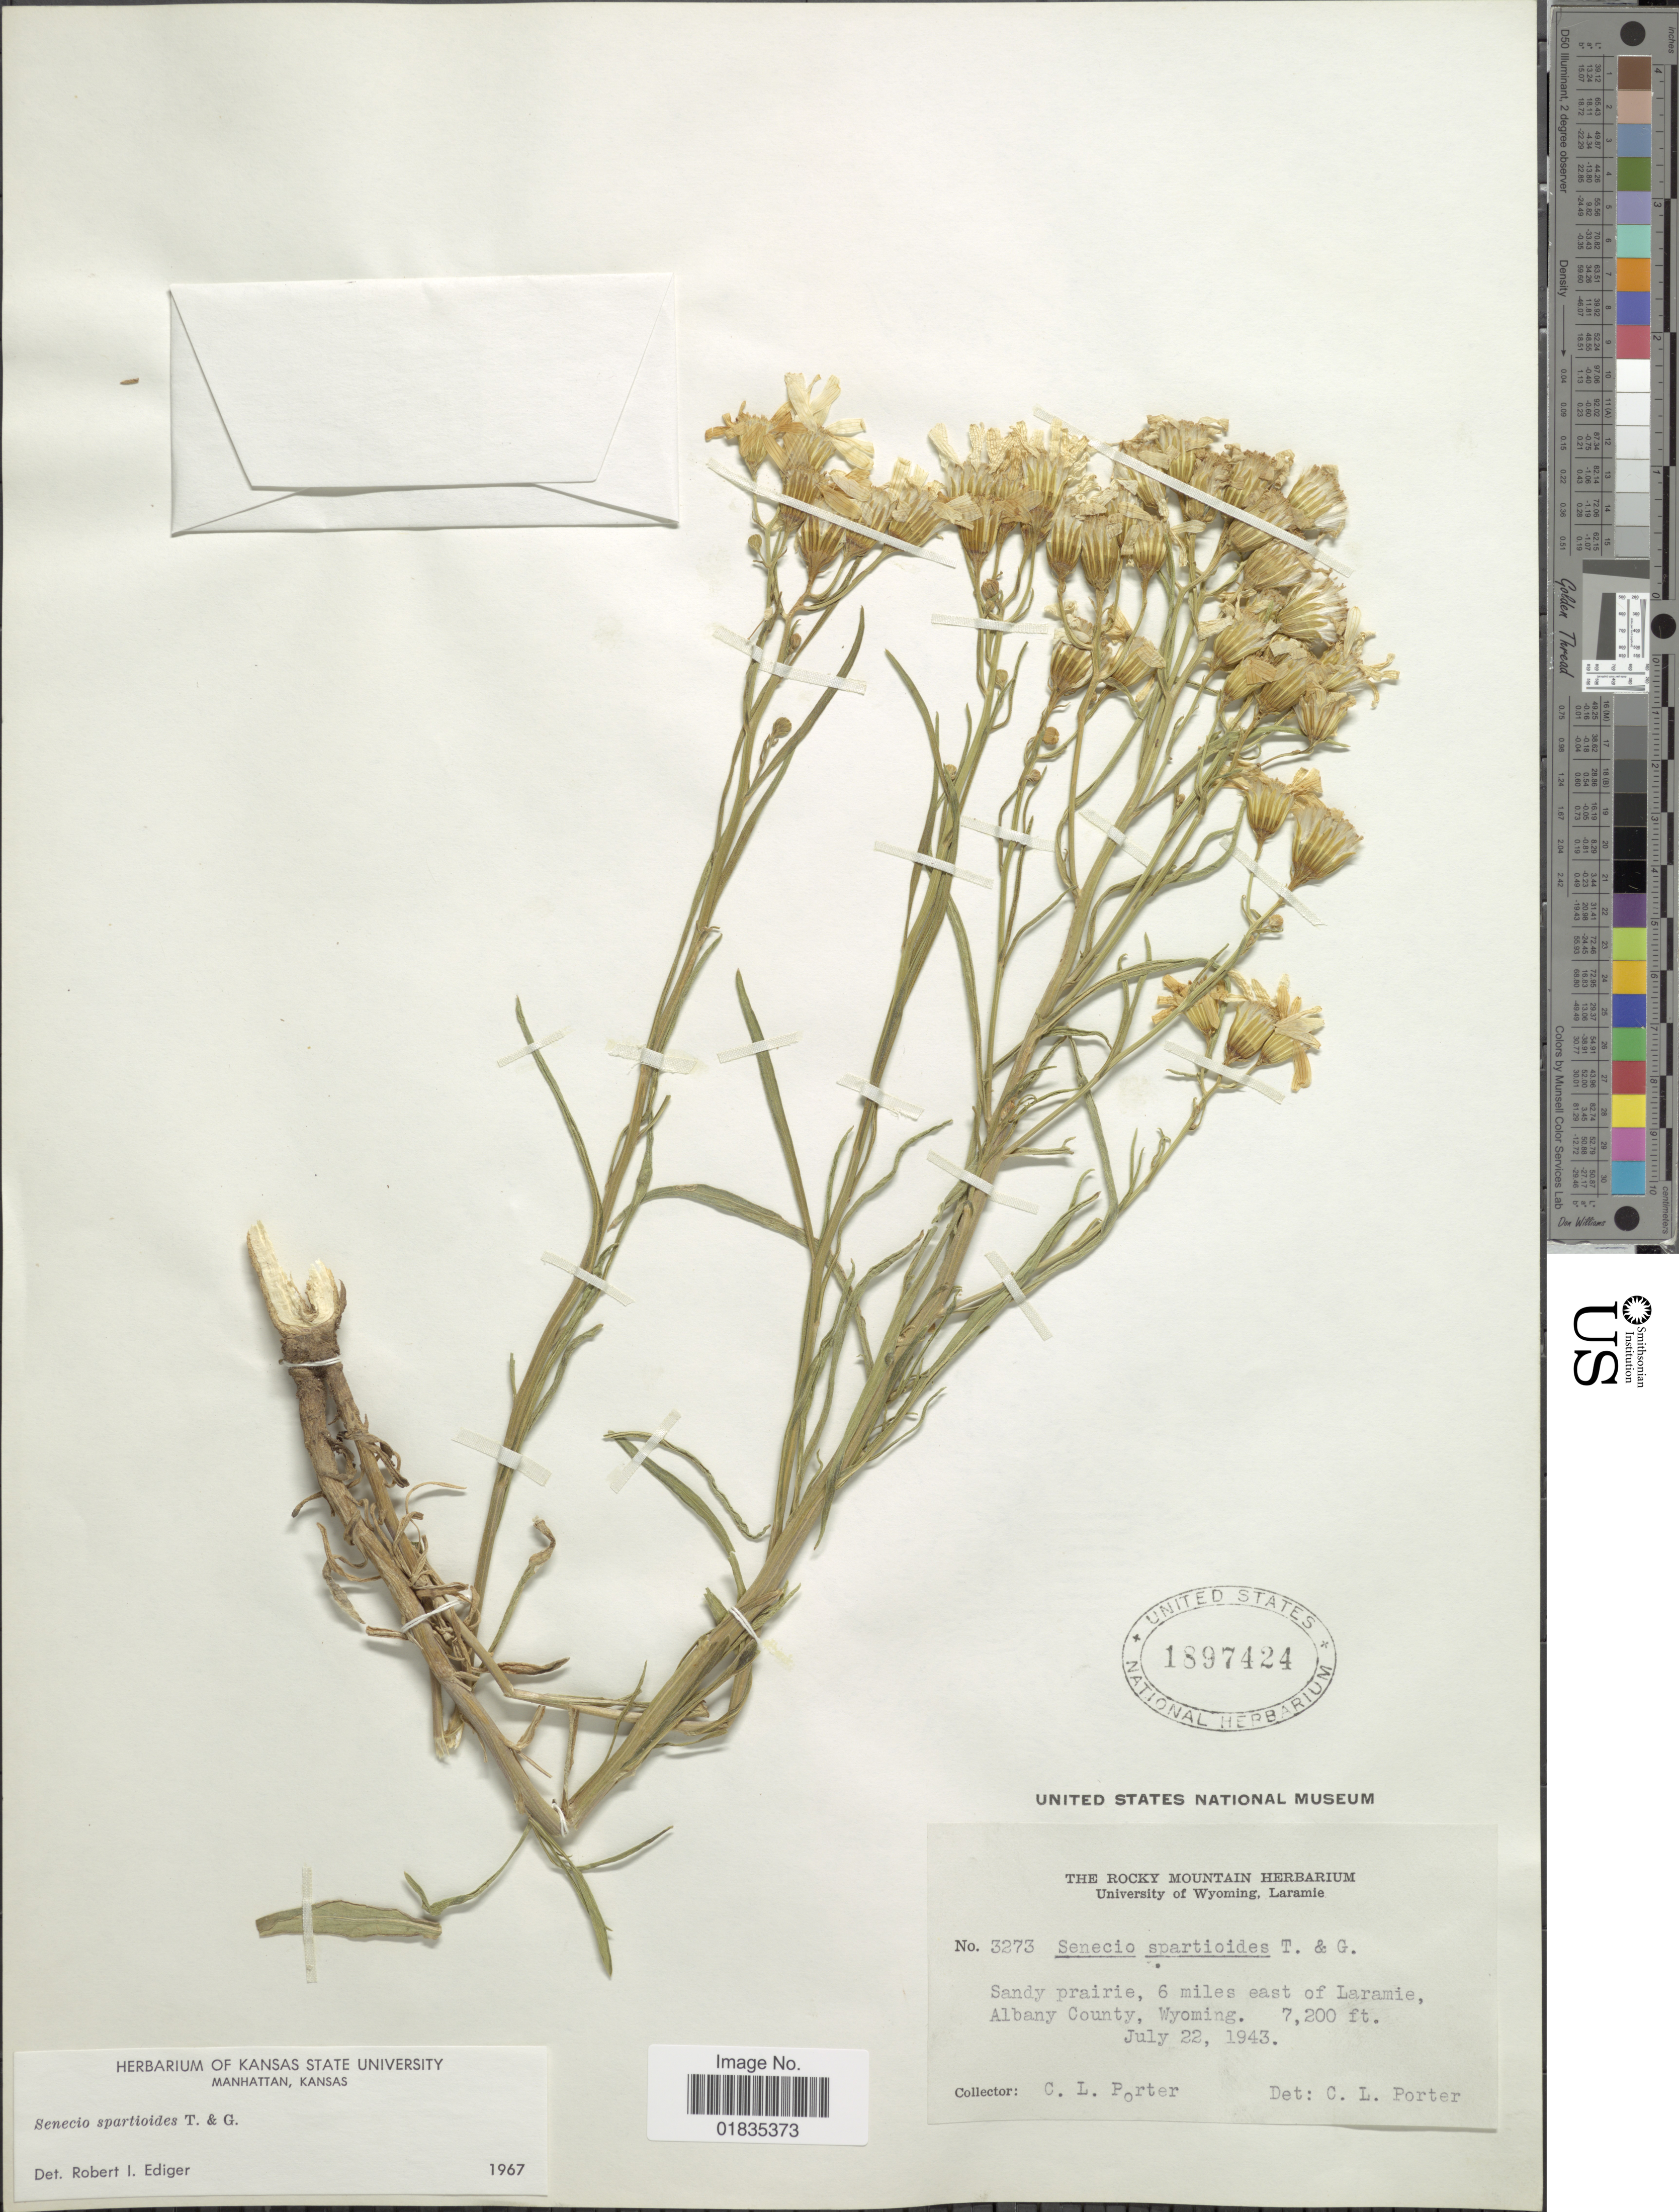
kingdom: Plantae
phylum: Tracheophyta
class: Magnoliopsida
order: Asterales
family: Asteraceae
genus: Senecio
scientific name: Senecio spartioides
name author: Torr. & A. Gray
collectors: C. L. Porter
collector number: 3273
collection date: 1943-07-22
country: United States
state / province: Wyoming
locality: Sandy prairie, 6 miles east of Laramie, Albany County.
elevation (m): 2195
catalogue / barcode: US 1897424